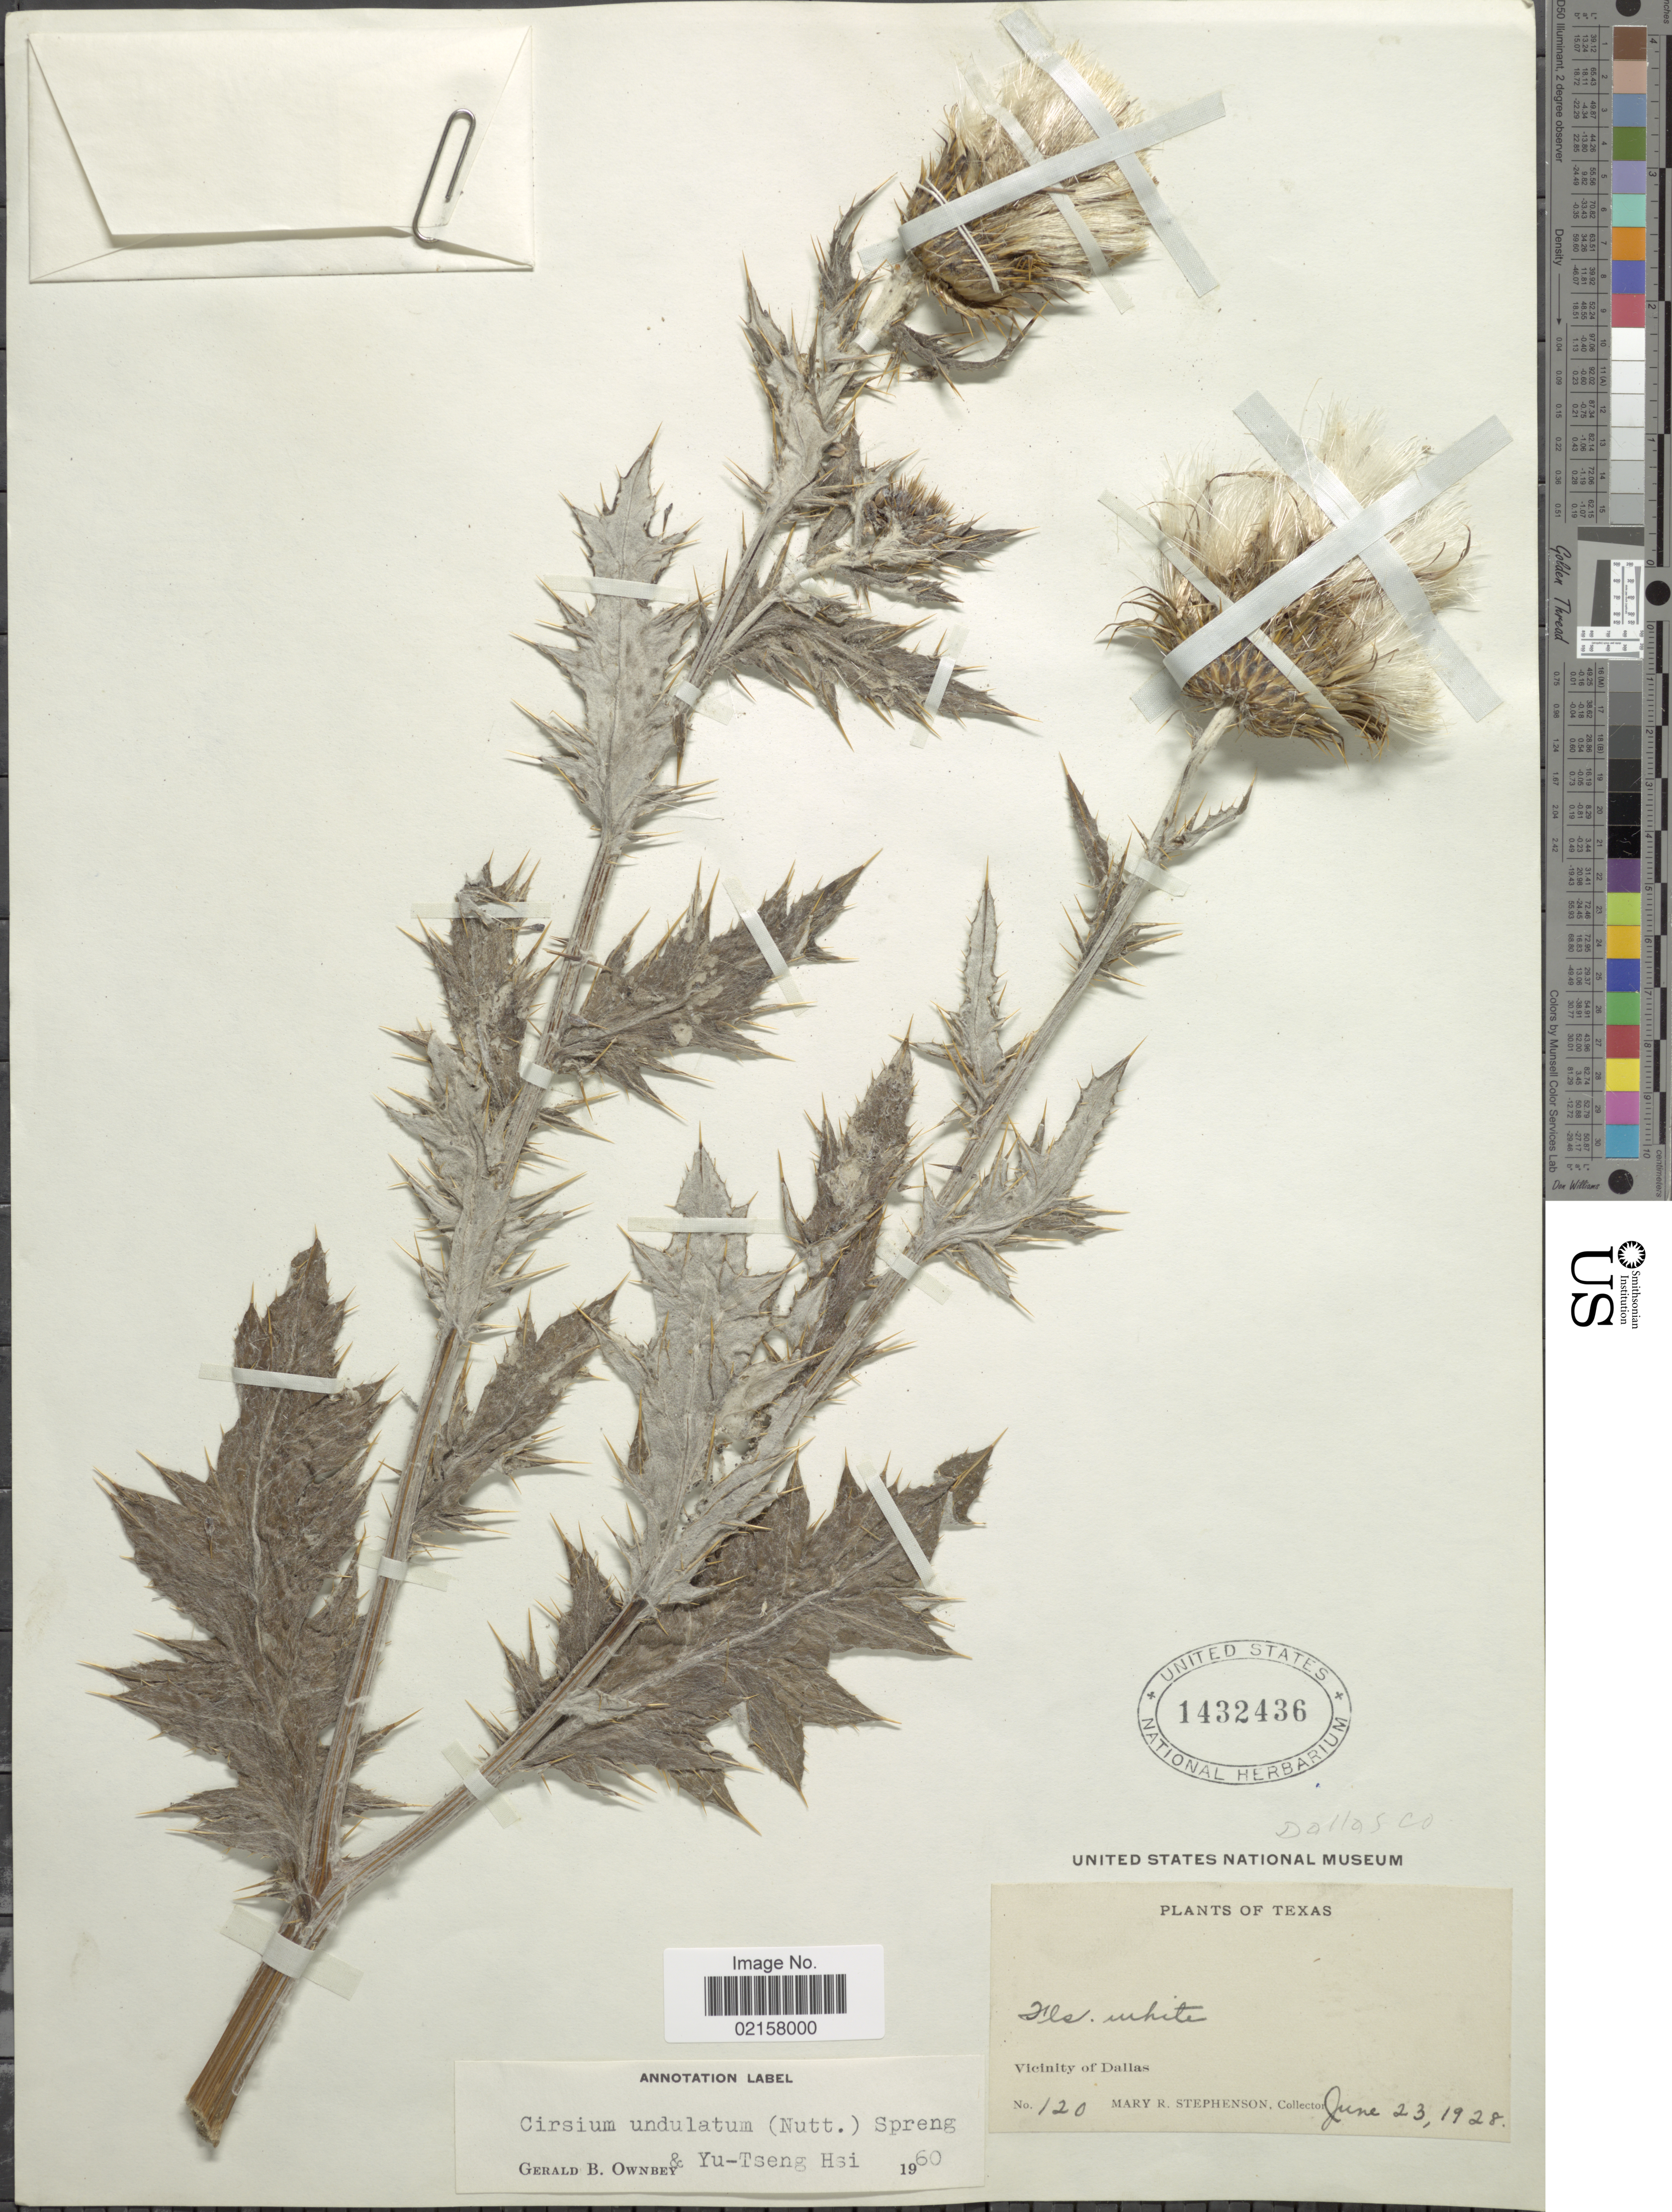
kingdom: Plantae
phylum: Tracheophyta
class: Magnoliopsida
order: Asterales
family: Asteraceae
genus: Cirsium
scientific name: Cirsium undulatum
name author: (Nutt.) Spreng.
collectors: M. Stephenson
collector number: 120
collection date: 1928-06-23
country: United States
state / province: Texas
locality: Vicinity of Dallas, Dallas Co.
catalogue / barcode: US 1432436